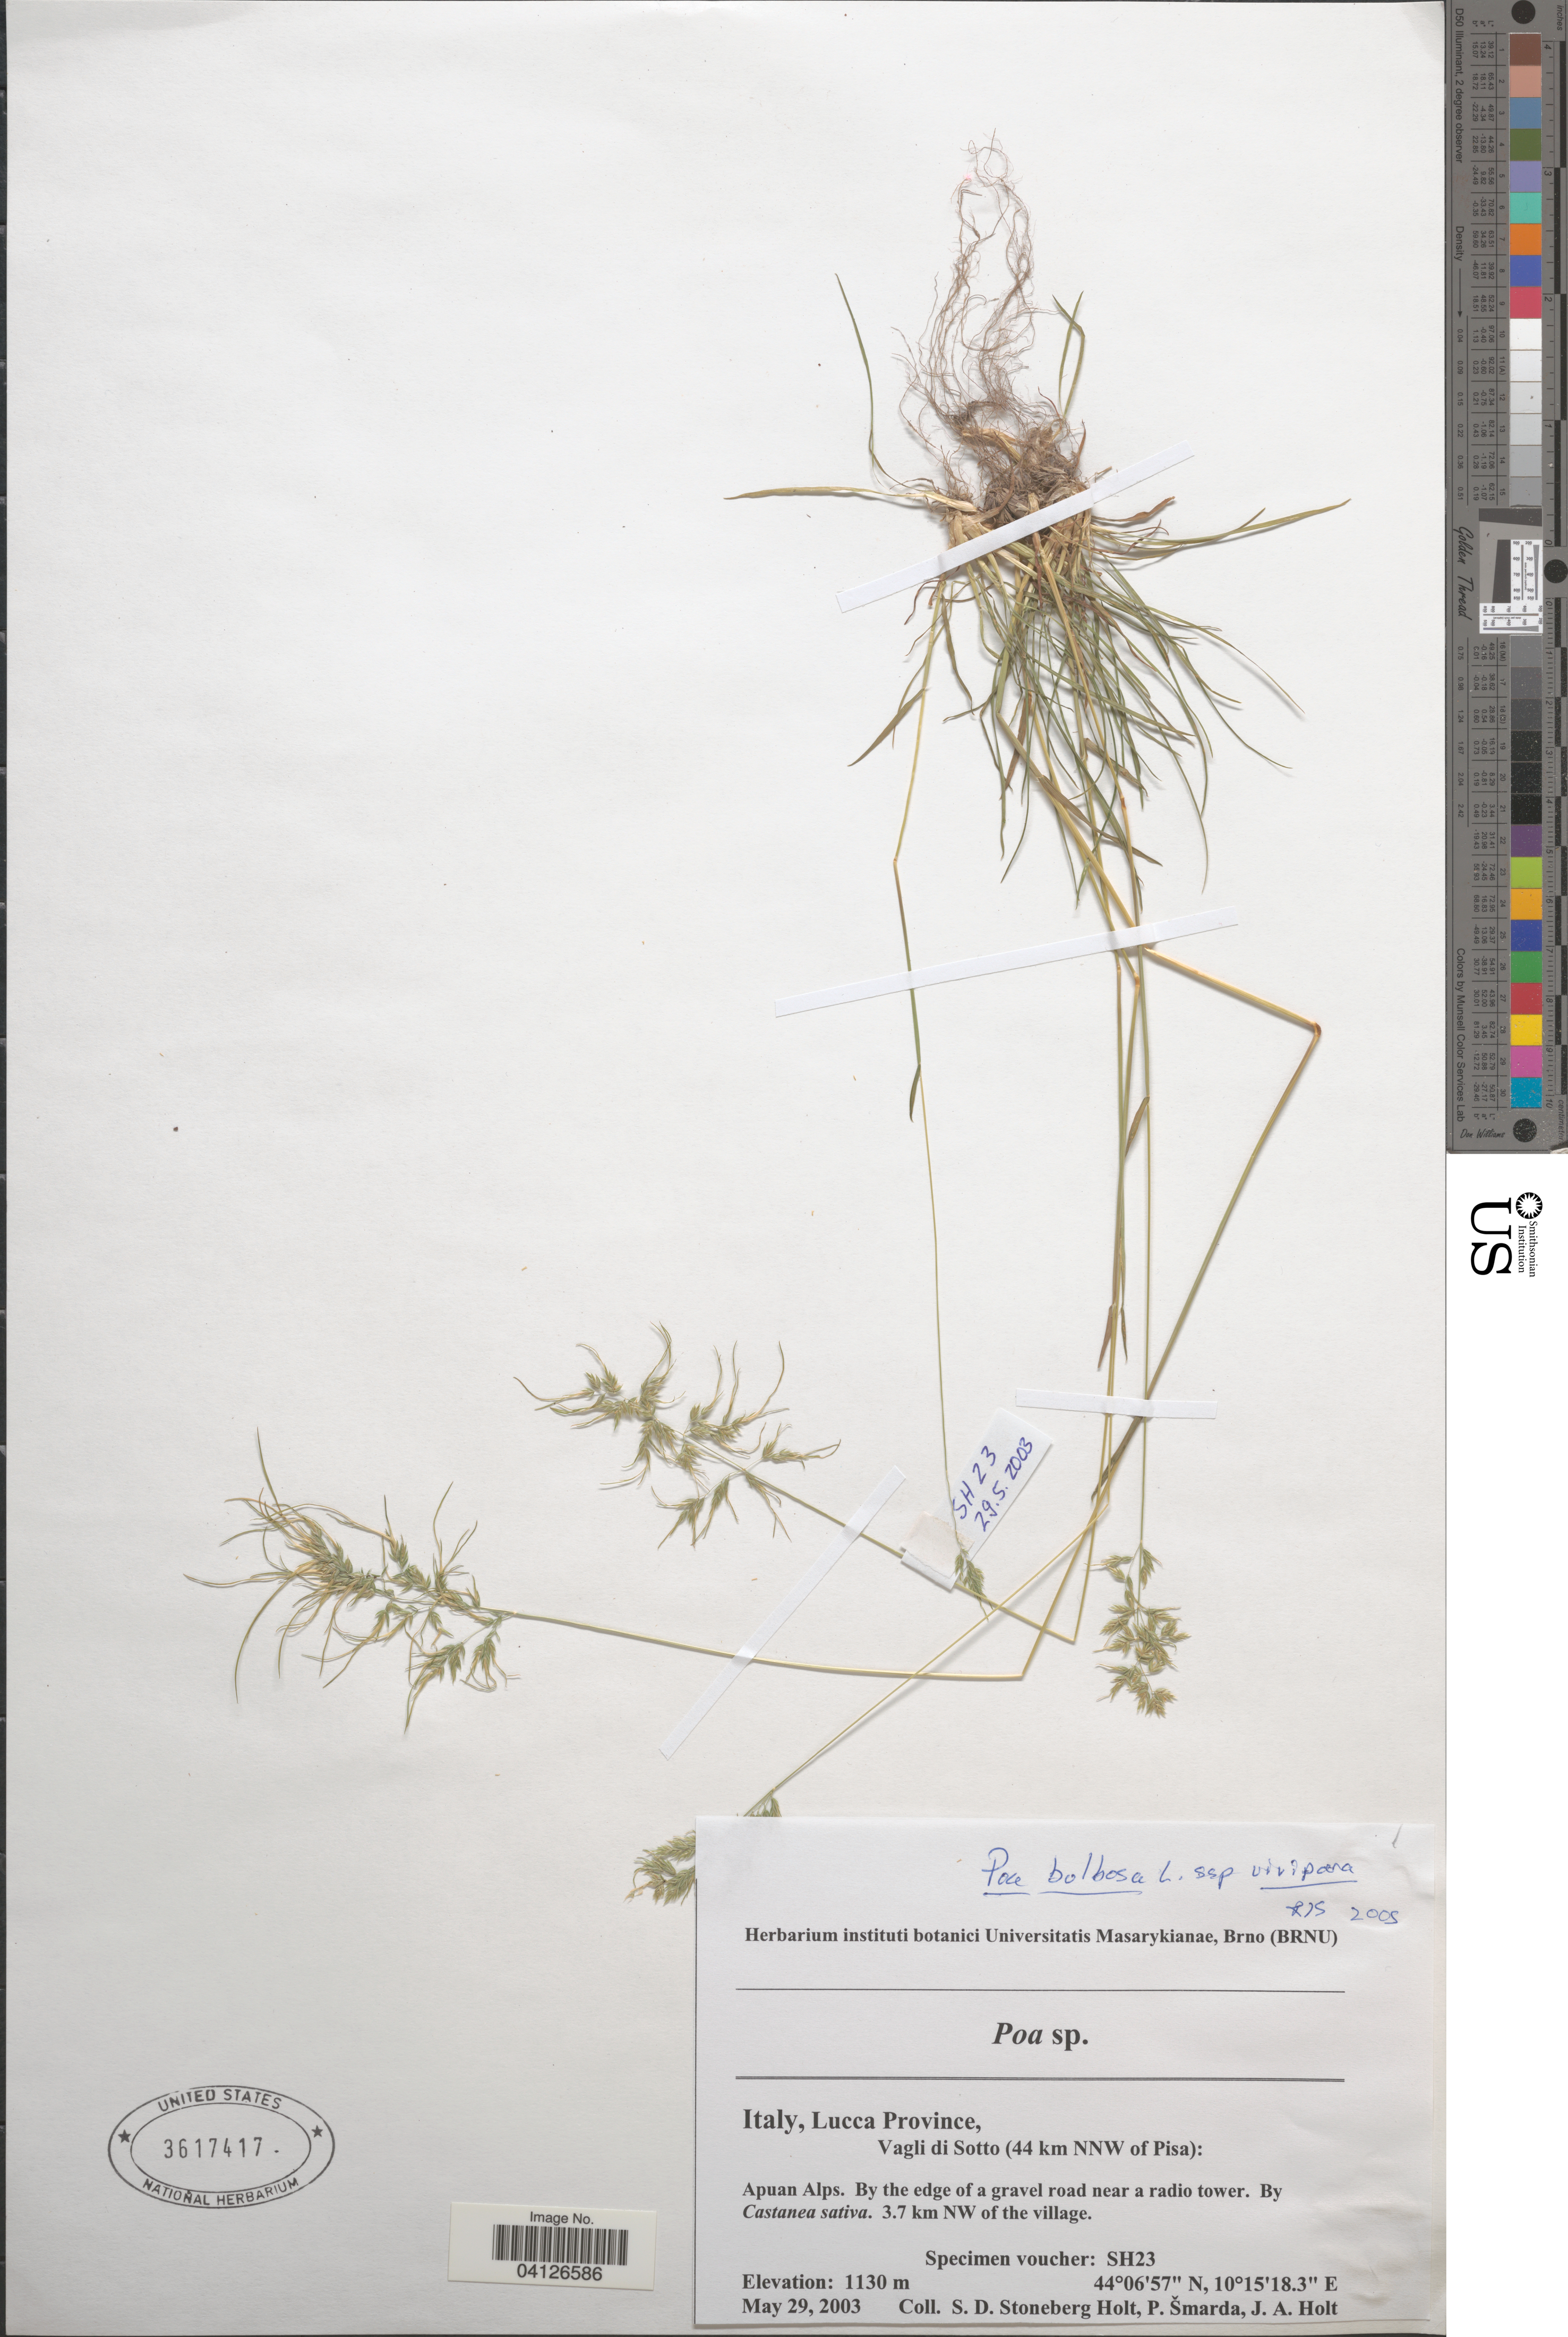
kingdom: Plantae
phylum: Tracheophyta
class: Liliopsida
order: Poales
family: Poaceae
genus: Poa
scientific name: Poa bulbosa subsp. bulbosa var. vivipara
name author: Koeler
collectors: S. Holt, P. Smarda & J. A. Holt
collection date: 2003-05-29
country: Italy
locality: Lucca Province, Vagli di Sotto (44 km NNW of Pisa): Apuan Alps. By the edge of a gravel road near a radio tower. 3.7 km NW of the village.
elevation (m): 1130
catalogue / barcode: US 3617417